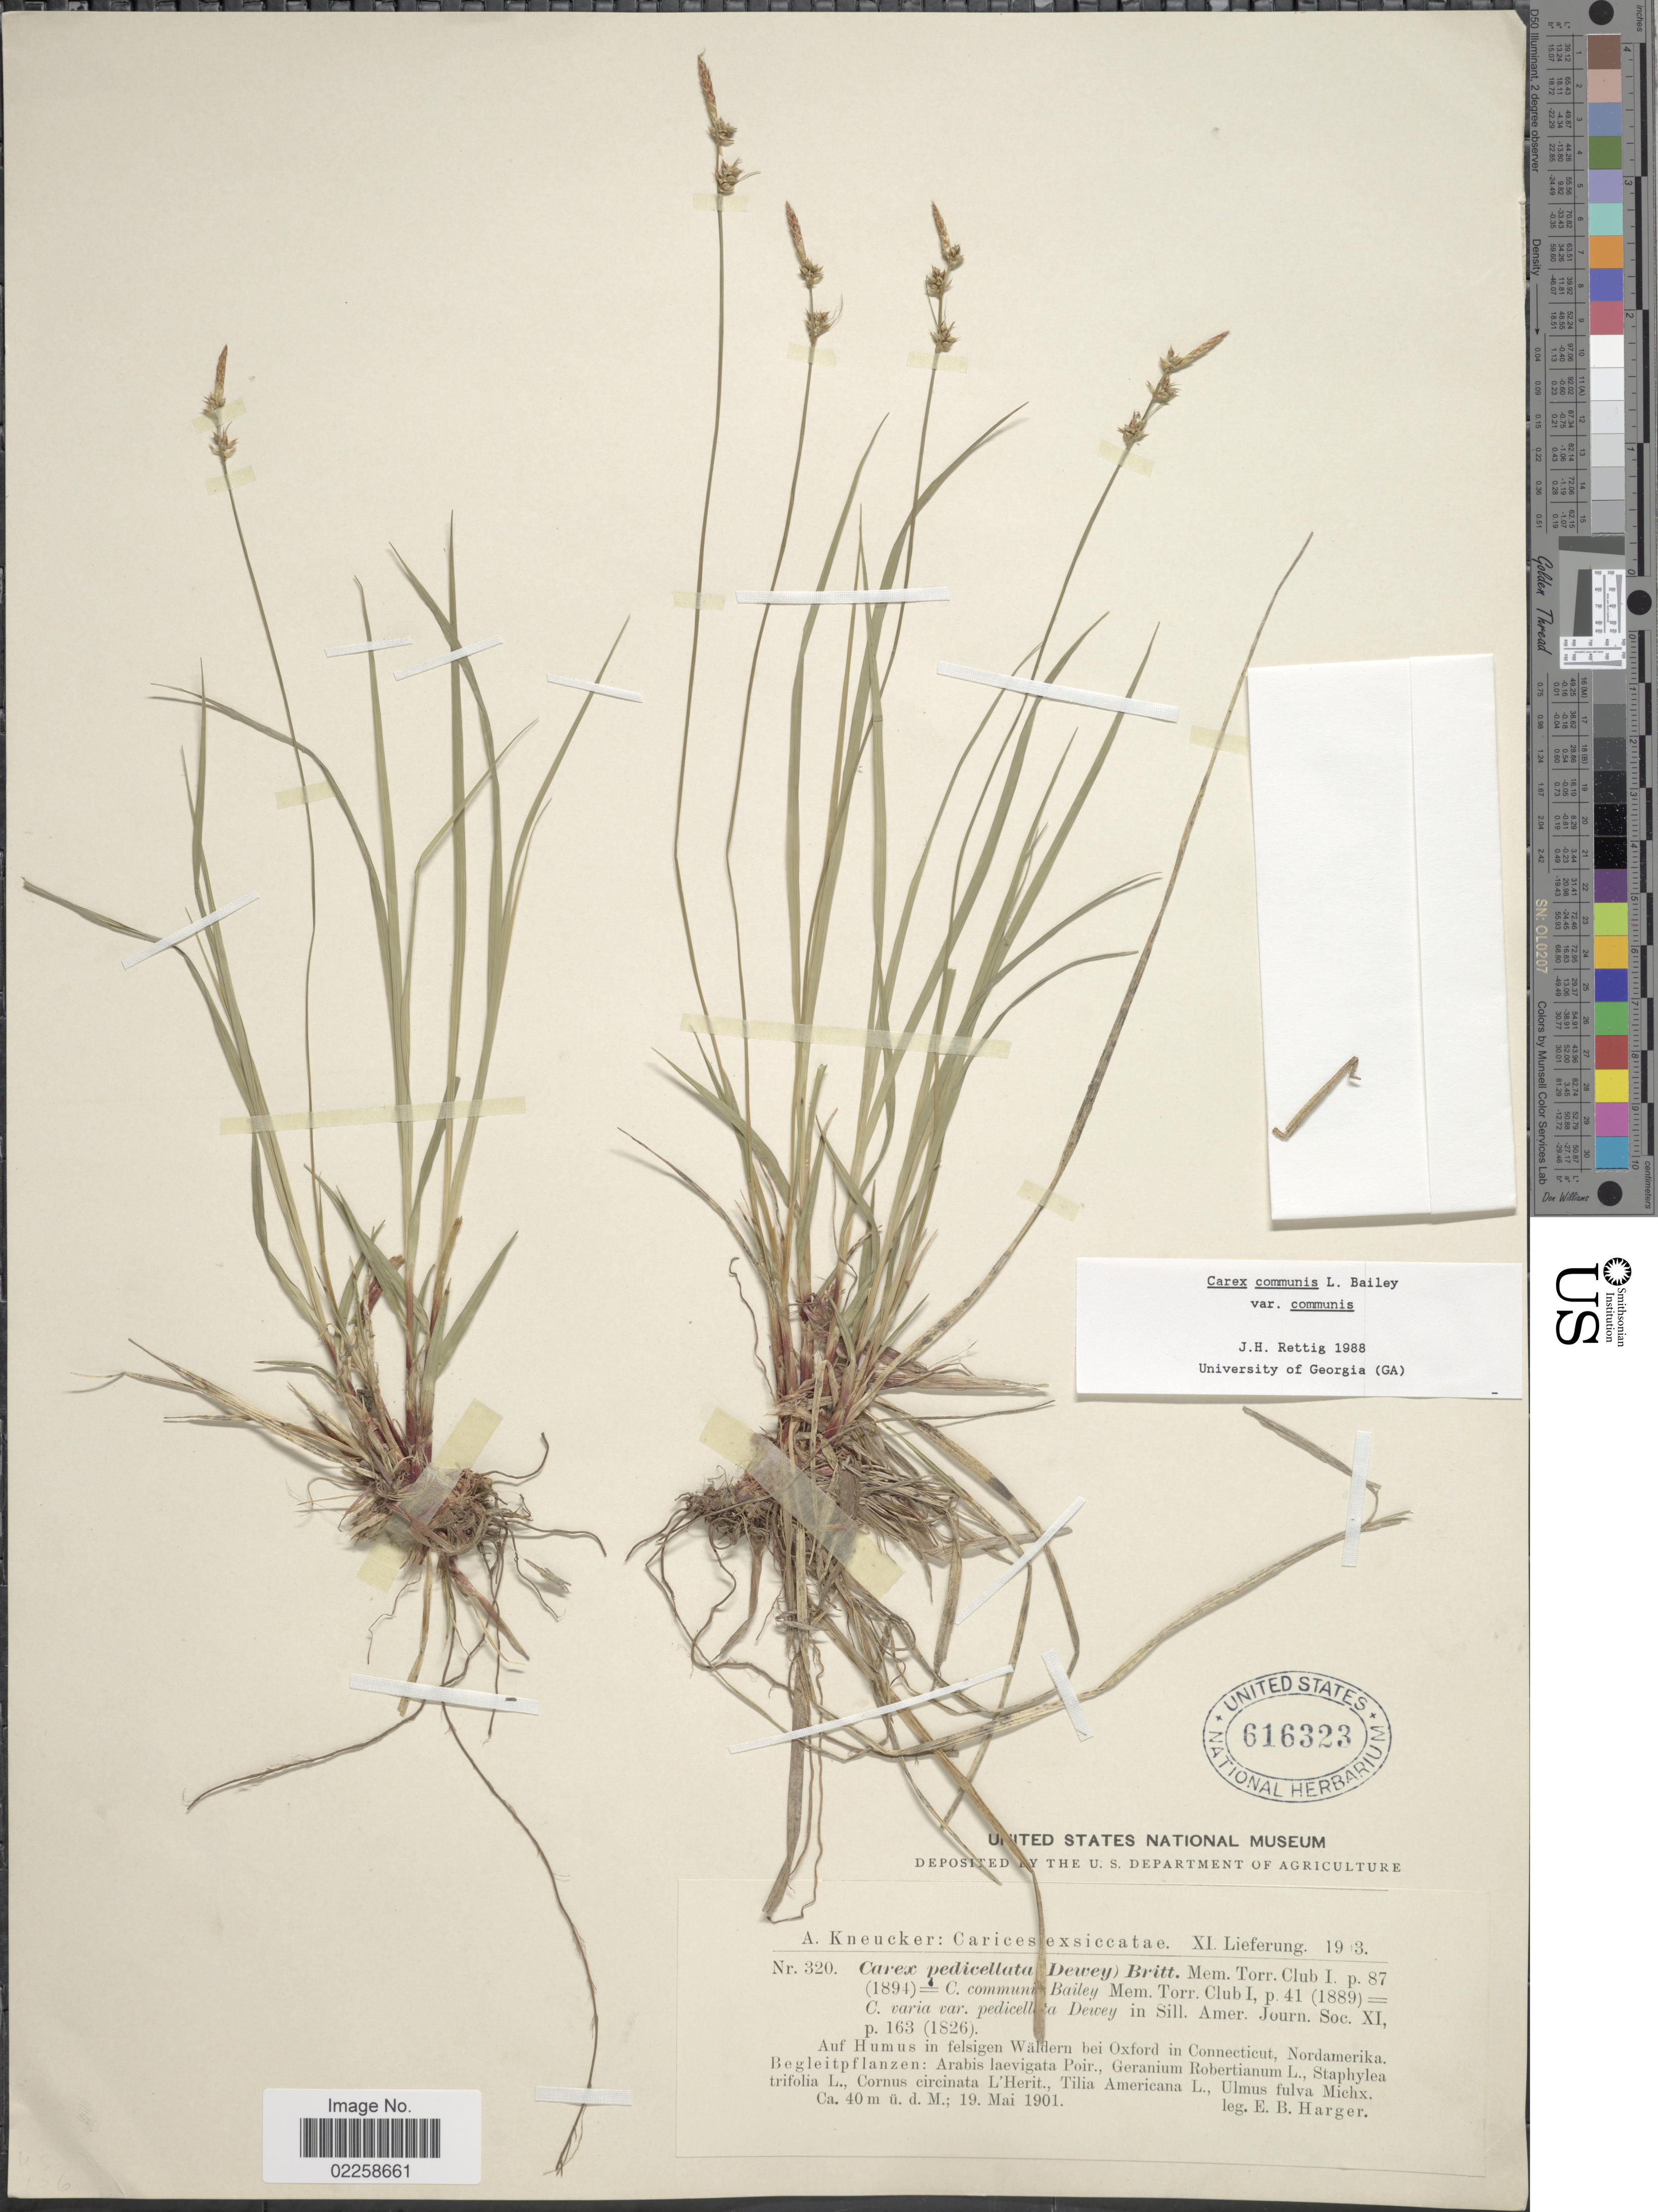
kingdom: Plantae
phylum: Tracheophyta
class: Liliopsida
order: Poales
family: Cyperaceae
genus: Carex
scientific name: Carex communis var. communis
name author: L.H. Bailey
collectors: E. B. Harger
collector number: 320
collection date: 1901-05-19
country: United States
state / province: Connecticut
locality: Auf Humus in felsigen Waldern bei Oxford in Connecticut, Nordamerika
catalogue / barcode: US 616323